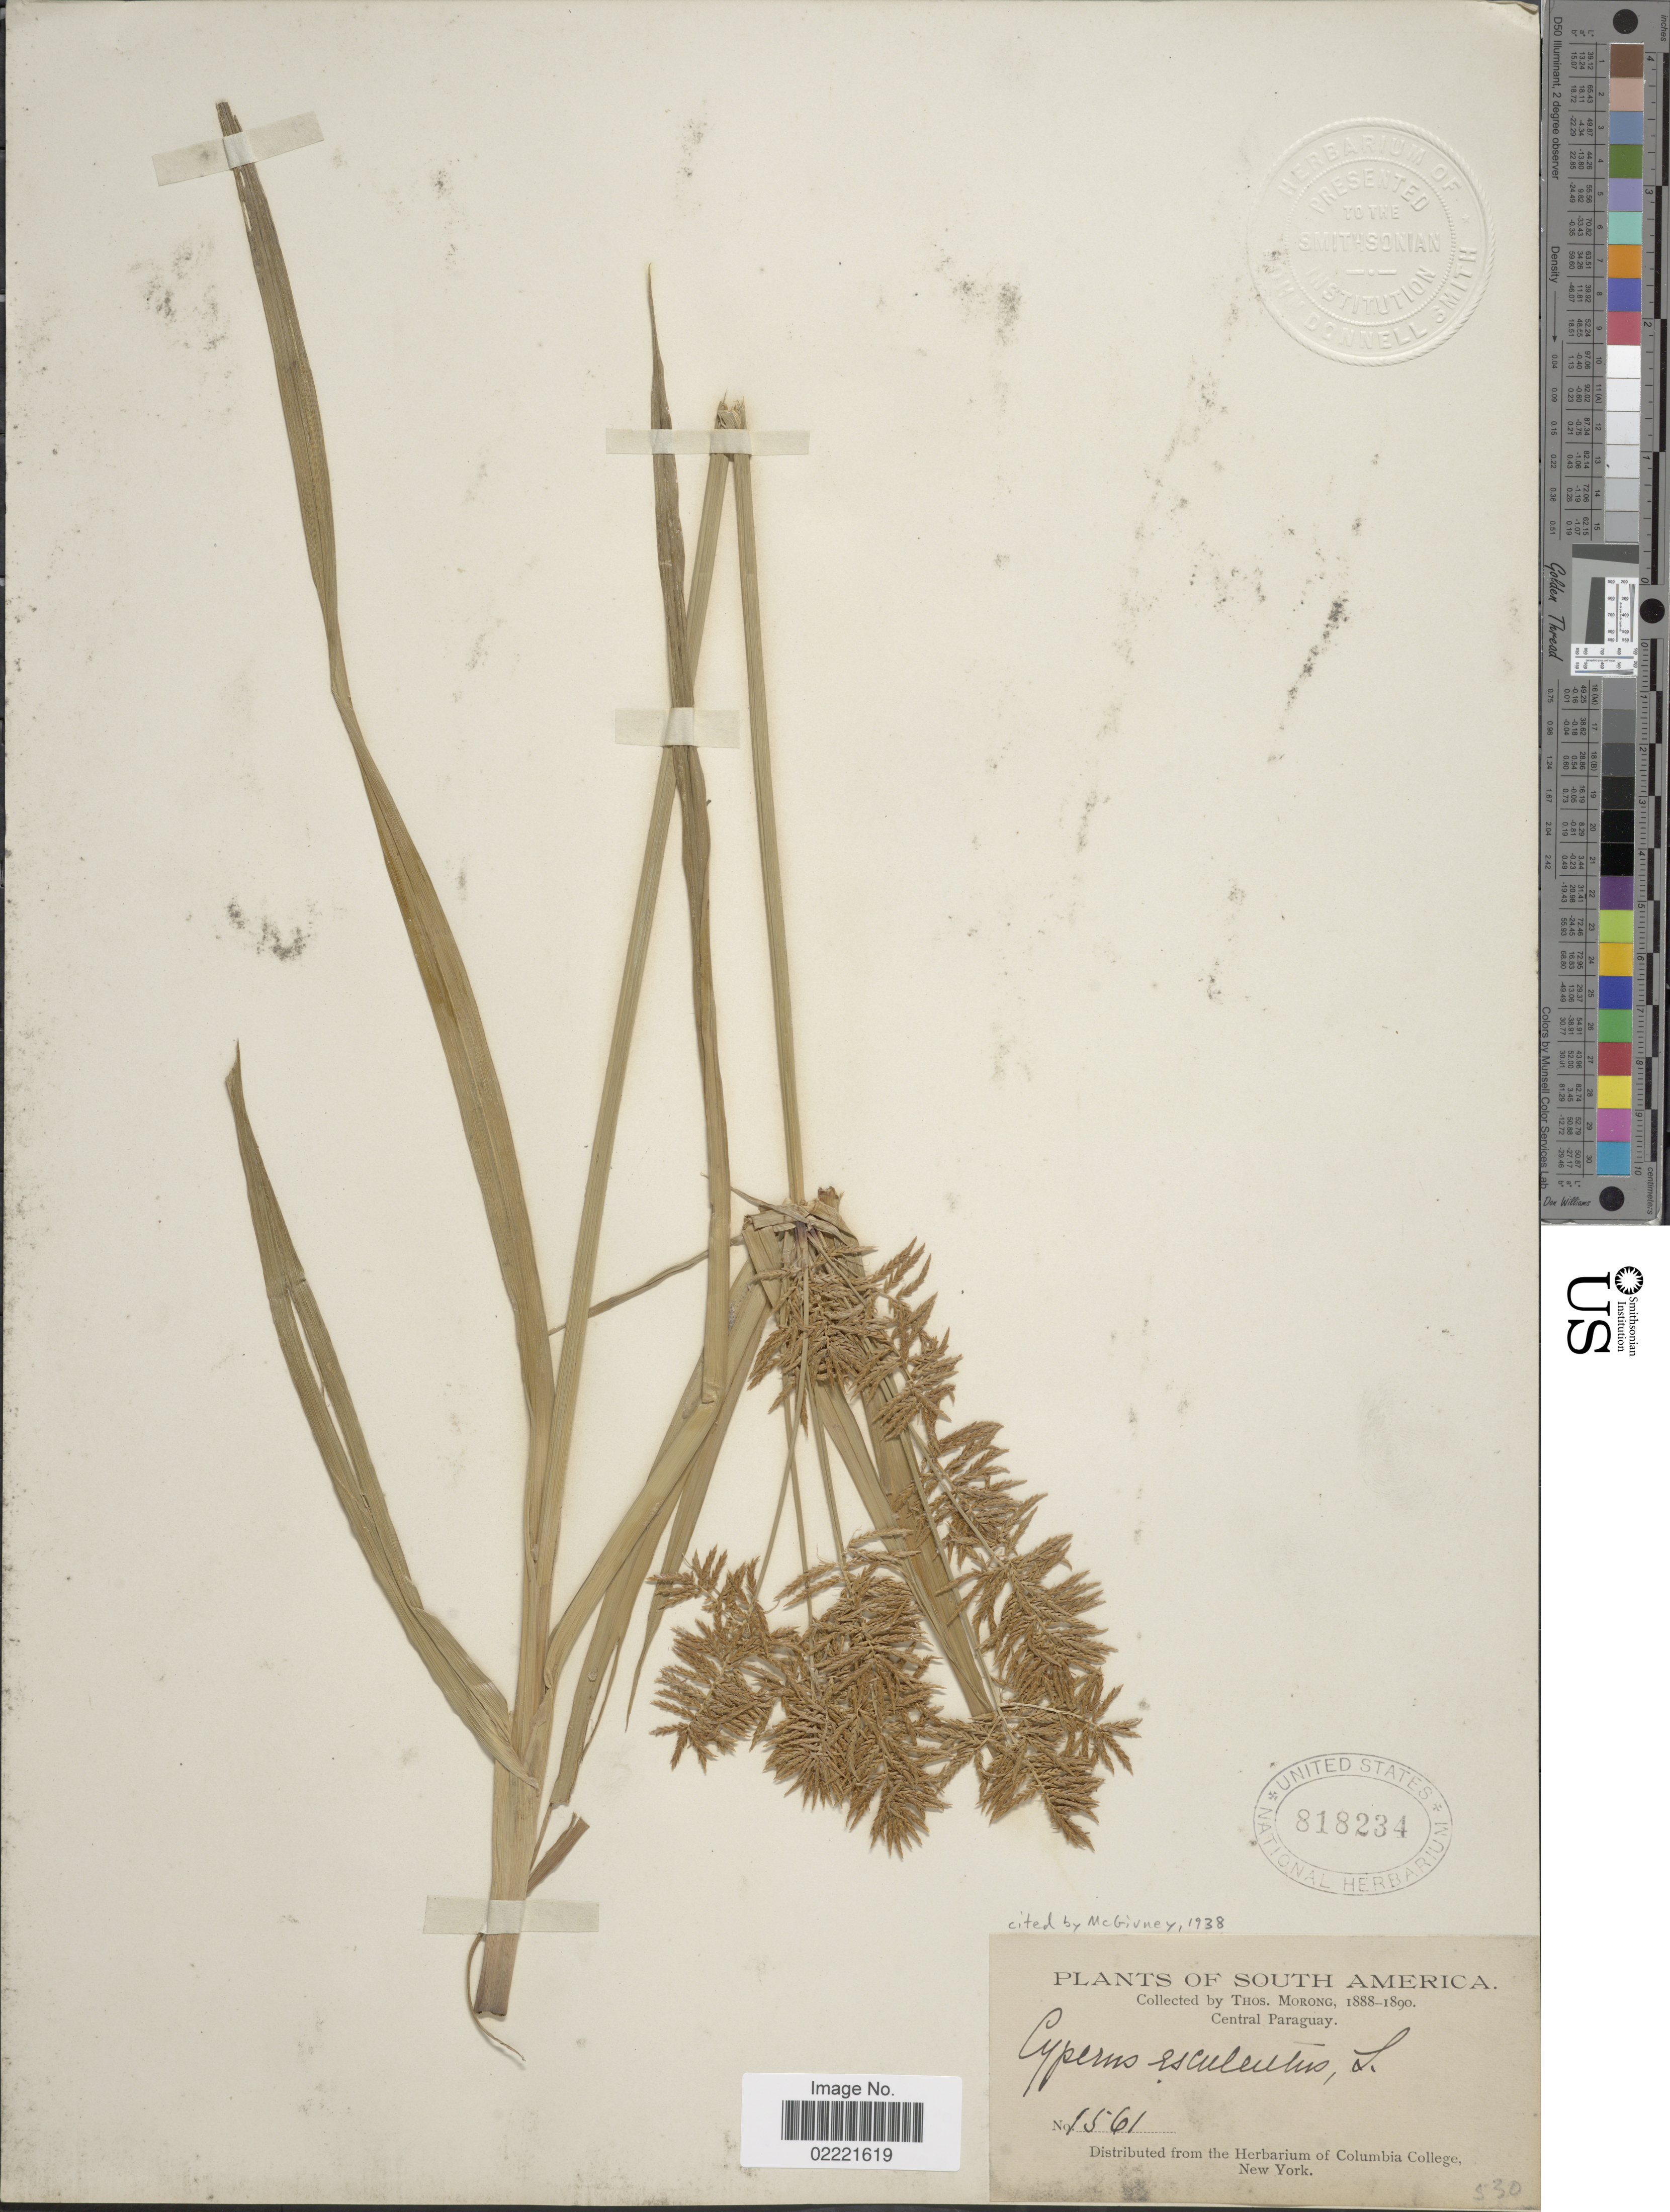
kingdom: Plantae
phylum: Tracheophyta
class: Liliopsida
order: Poales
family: Cyperaceae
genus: Cyperus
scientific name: Cyperus esculentus var. esculentus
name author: L.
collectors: ex herb. T. Morong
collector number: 1561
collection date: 1888/1890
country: Paraguay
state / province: Central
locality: Central Paraguay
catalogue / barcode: US 818234